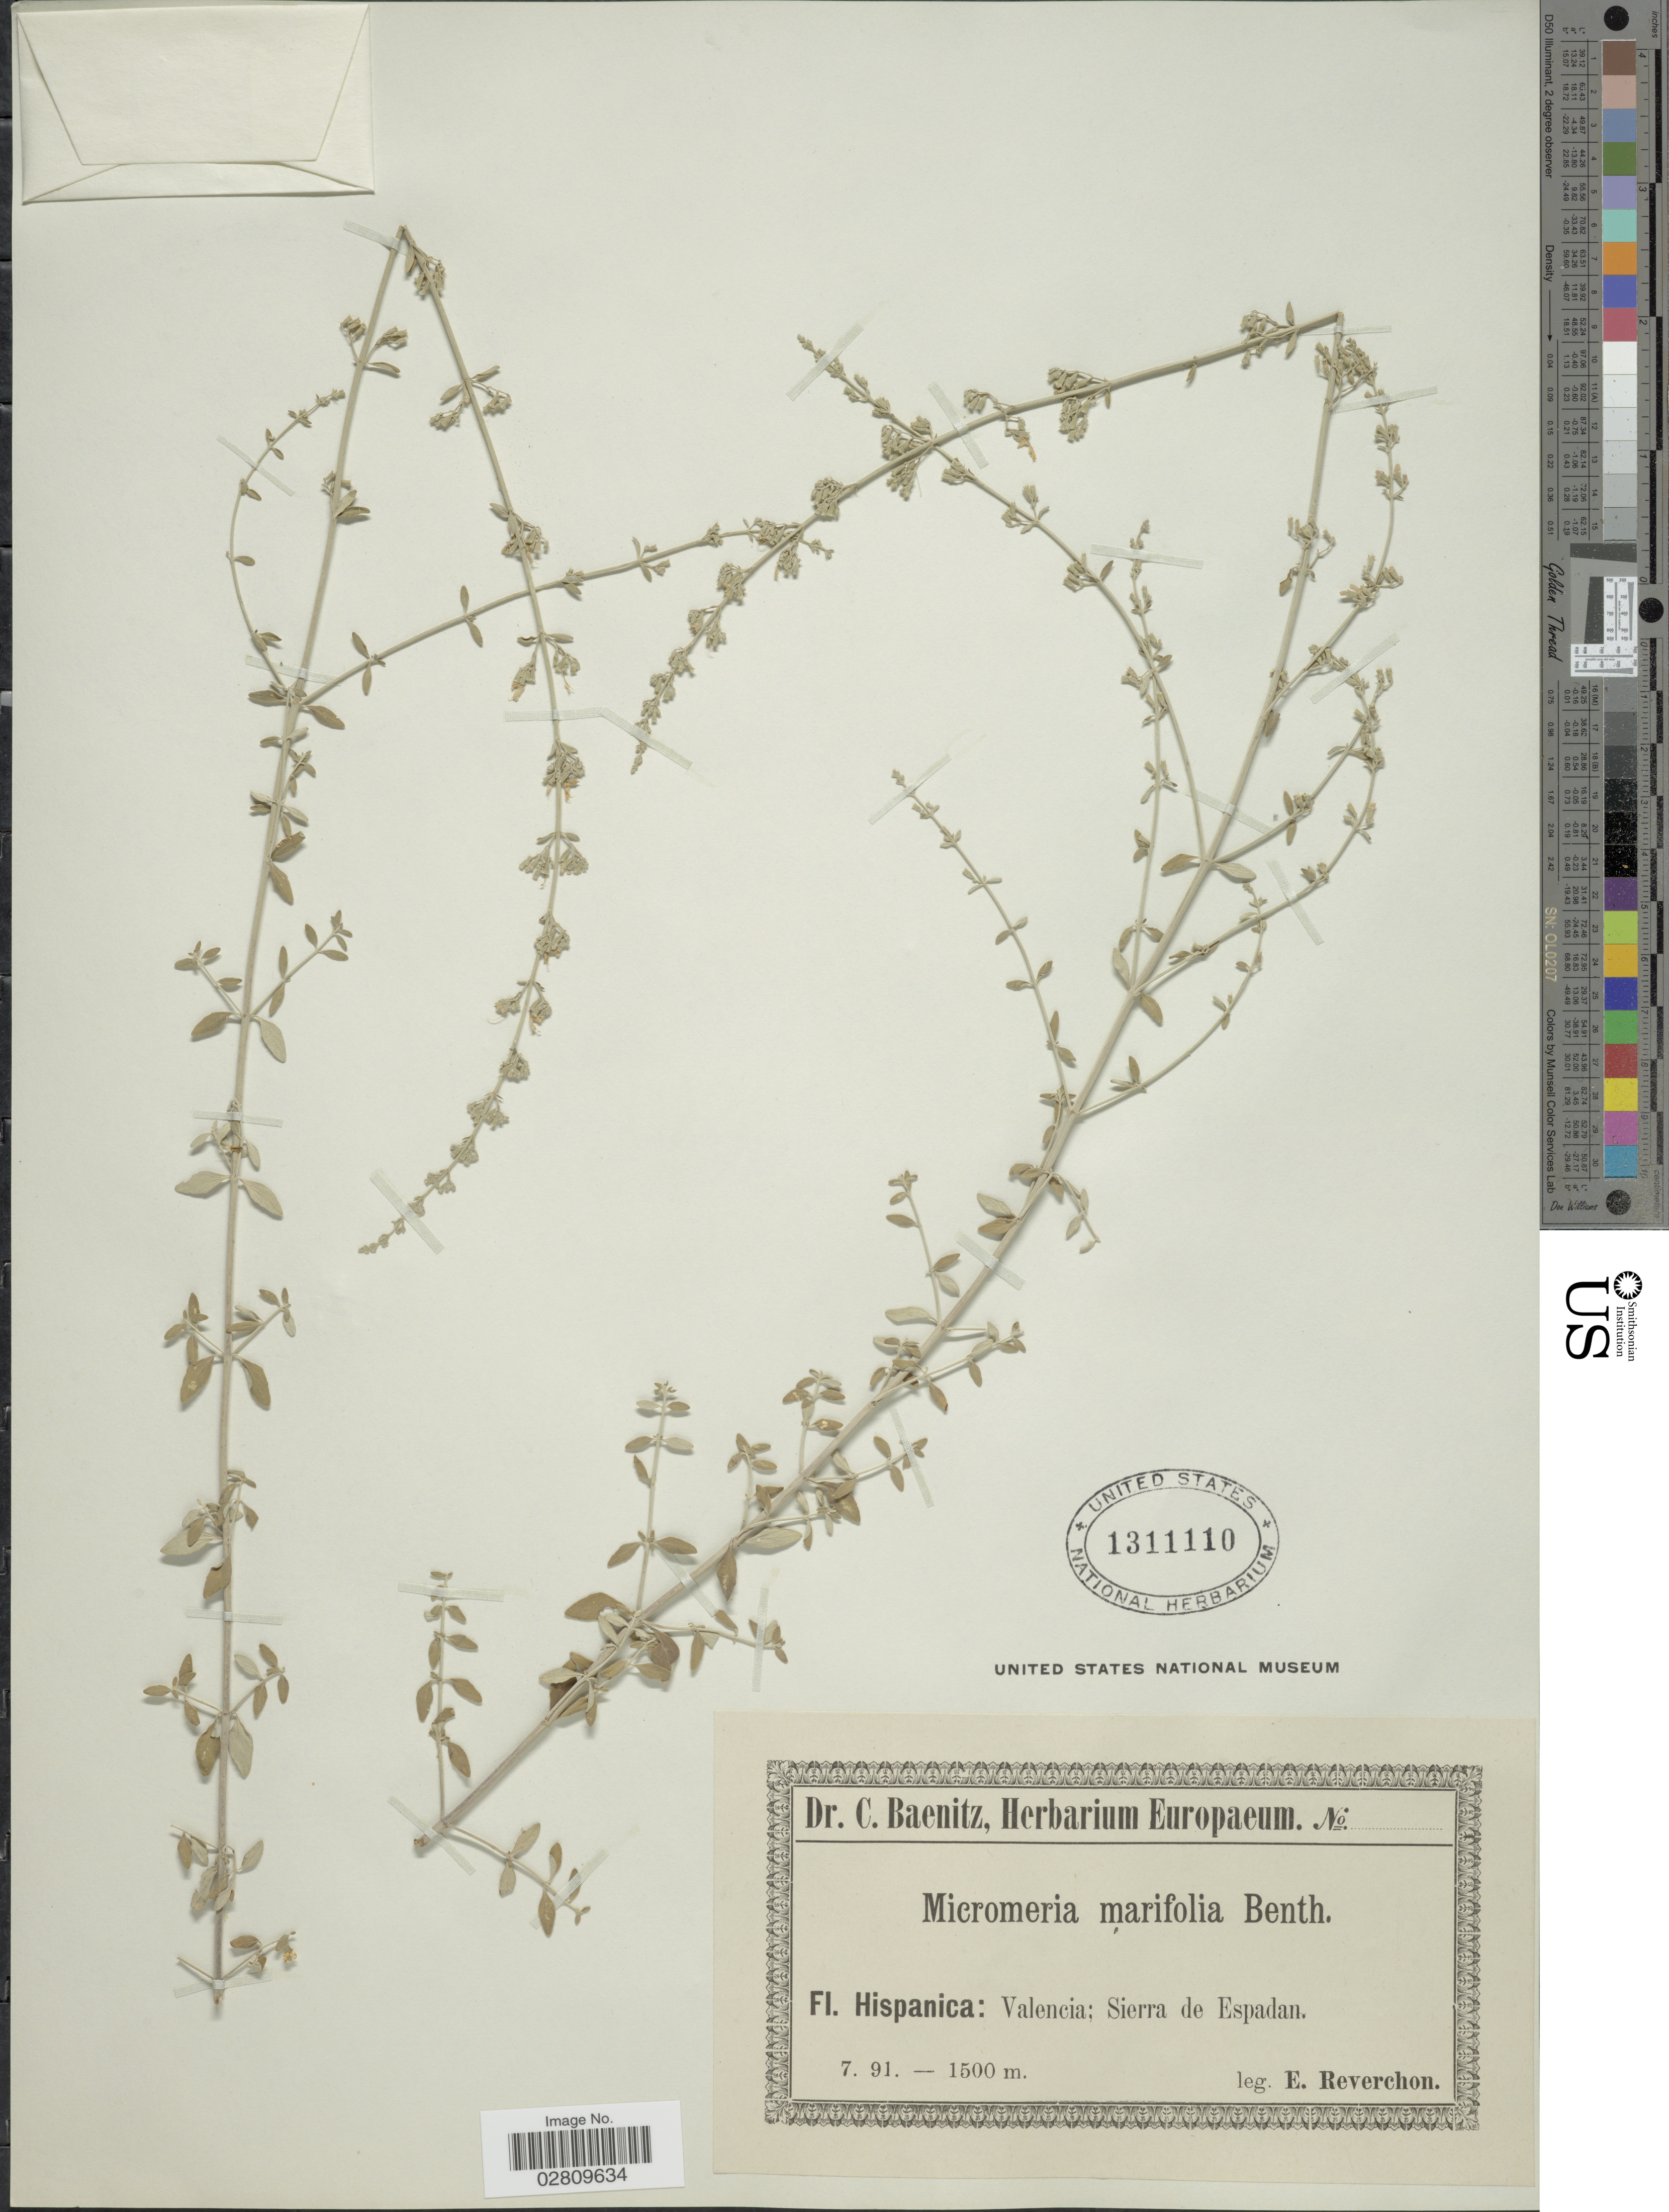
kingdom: Plantae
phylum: Tracheophyta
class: Magnoliopsida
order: Lamiales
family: Lamiaceae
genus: Micromeria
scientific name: Micromeria marifolia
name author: (Cav.) Benth.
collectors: E. Reverchon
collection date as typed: Transcribed d/m/y: /7/91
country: Spain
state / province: Valenciana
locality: Hispanica: Valencia; Sierra de Espadan.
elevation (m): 1500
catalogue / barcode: US 1311110